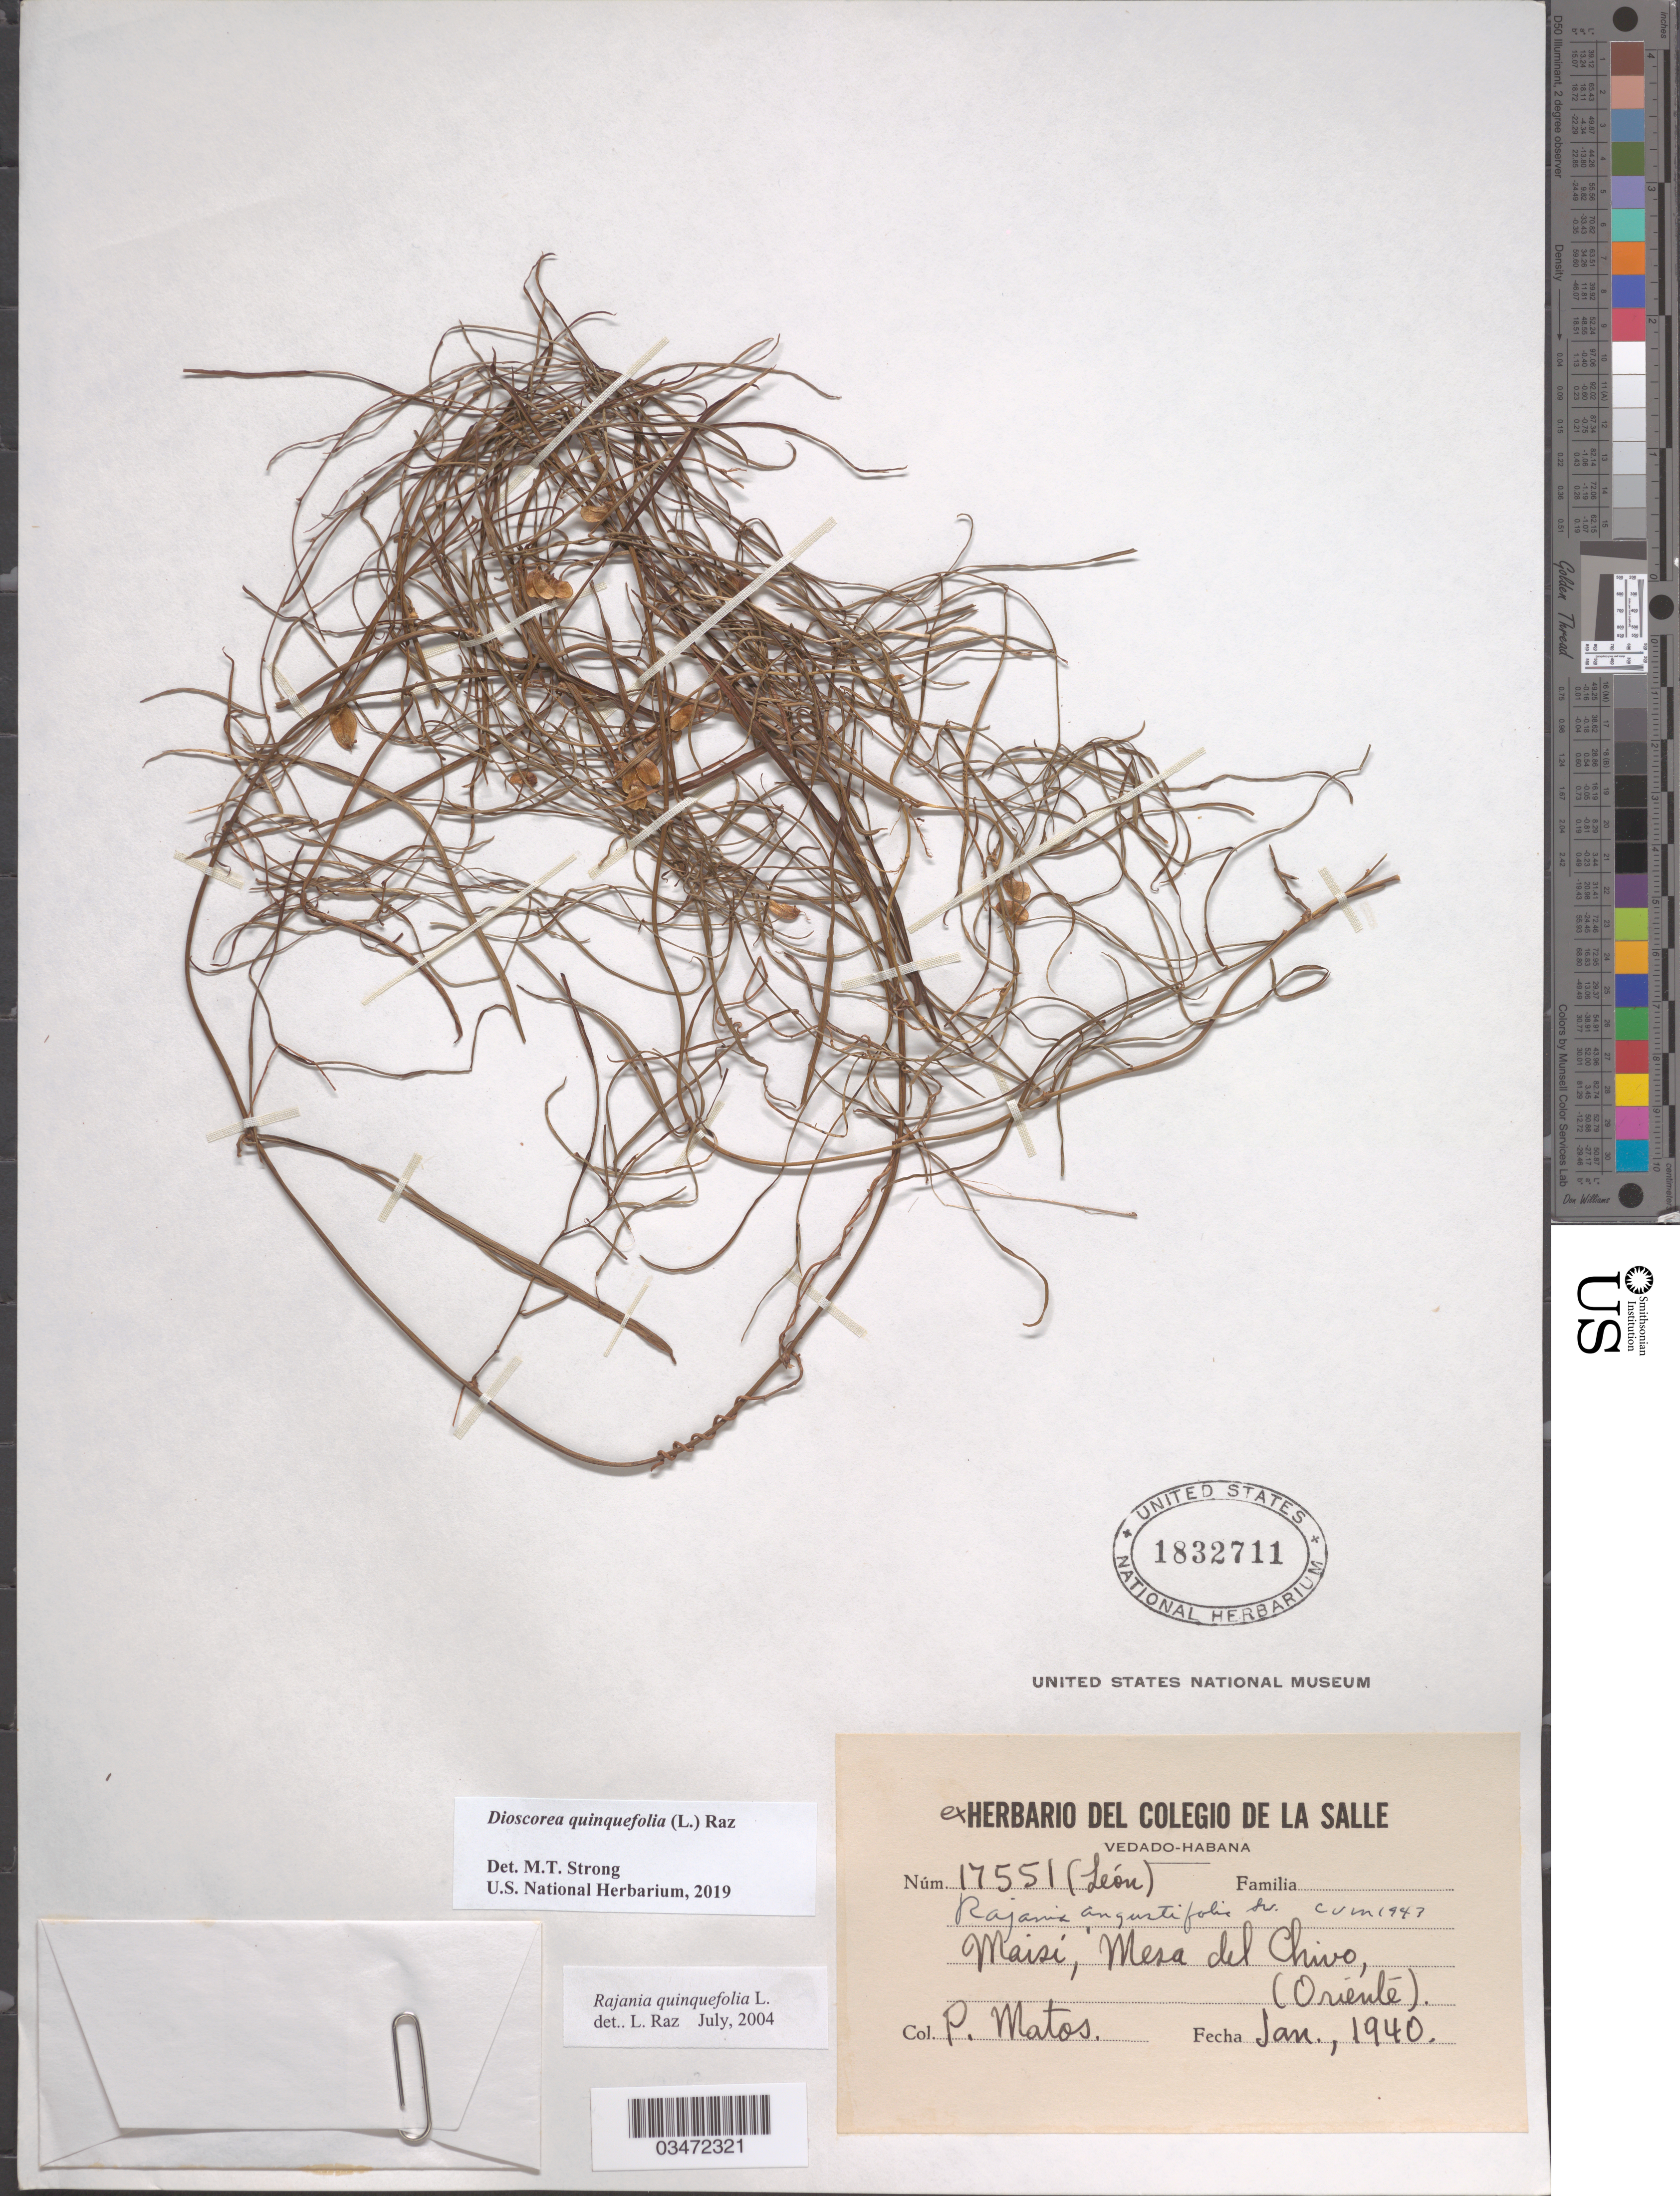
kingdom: Plantae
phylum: Tracheophyta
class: Liliopsida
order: Dioscoreales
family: Dioscoreaceae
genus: Dioscorea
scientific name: Dioscorea quinquefolia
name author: (L.) Raz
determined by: Strong, M. T., (US), Smithsonian Institution - National Museum of Natural History (UNITED STATES)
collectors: P. Matos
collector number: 17551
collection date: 1940-01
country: Cuba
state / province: Guantanamo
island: Cuba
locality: Maisi, Mesa del Chivo (Oriente)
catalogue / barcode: US 1832711